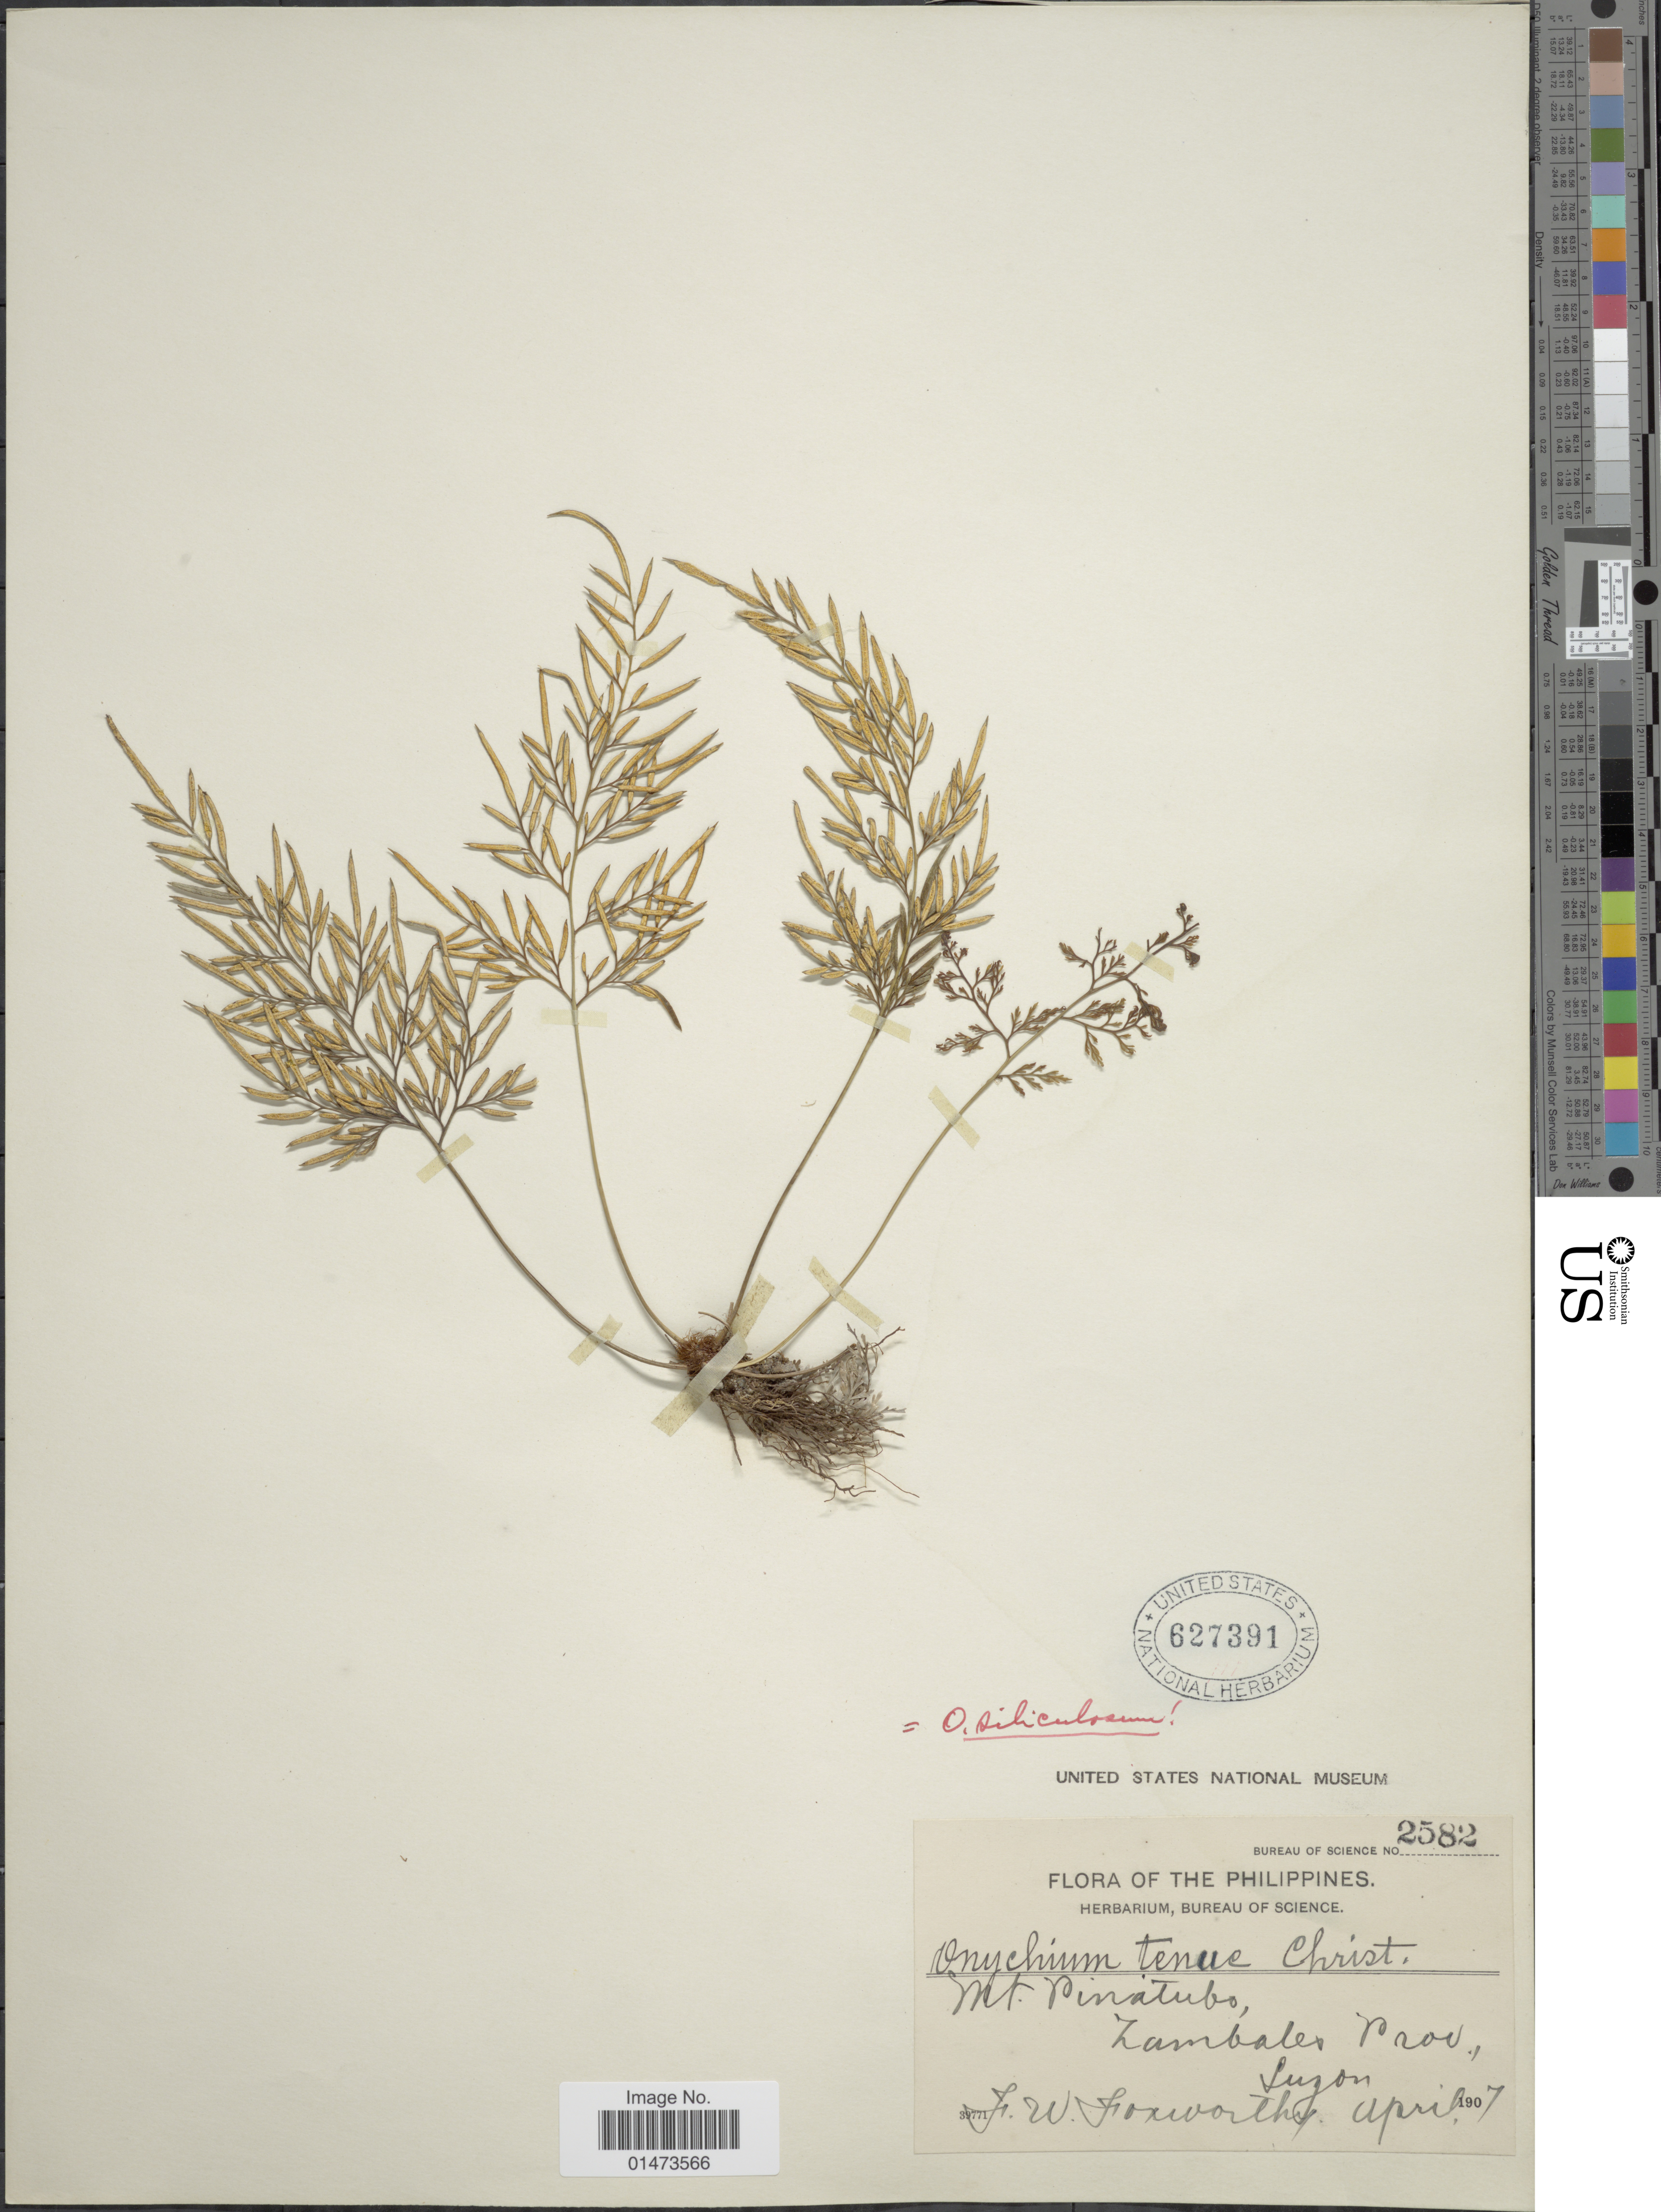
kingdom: Plantae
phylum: Tracheophyta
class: Polypodiopsida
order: Polypodiales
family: Pteridaceae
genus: Onychium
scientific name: Onychium siliculosum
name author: (Desv.) C. Chr.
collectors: F. W. Foxworthy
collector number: Bureau of Science 2582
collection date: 1907-04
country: Philippines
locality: Mt. Pinatubo, Zambales Prov., Luzon.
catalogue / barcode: US 627391